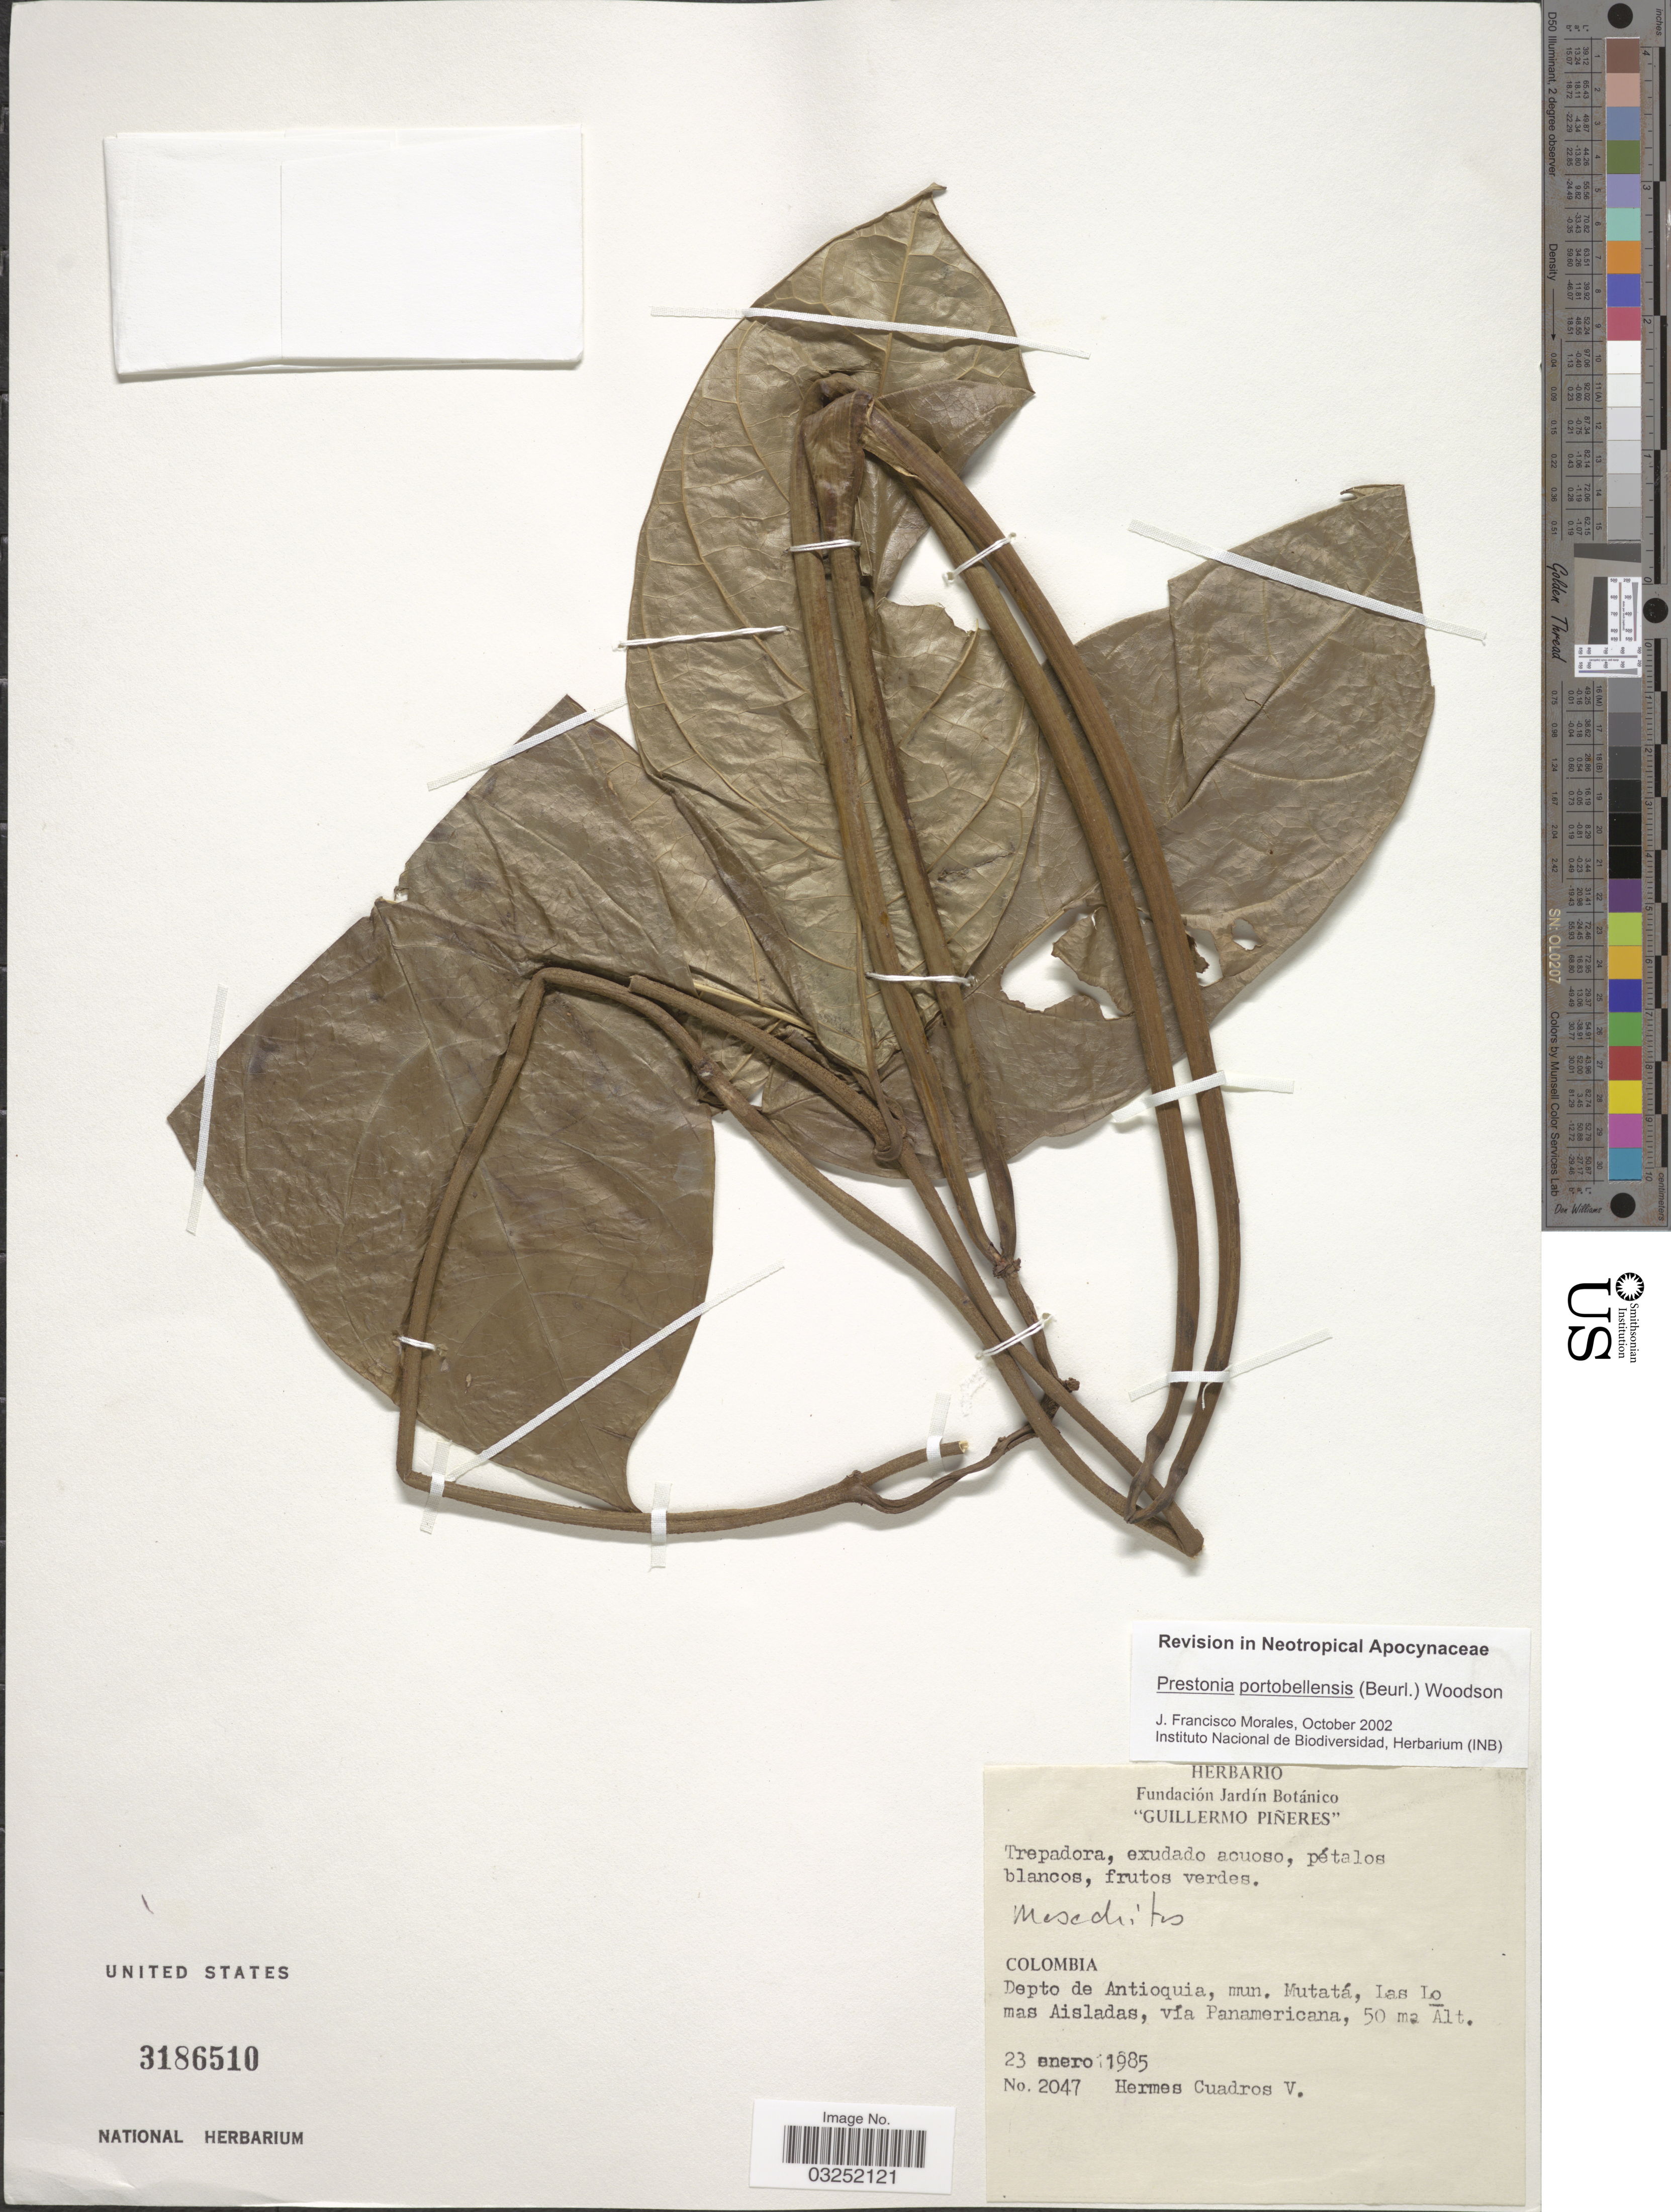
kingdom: Plantae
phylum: Tracheophyta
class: Magnoliopsida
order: Gentianales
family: Apocynaceae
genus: Prestonia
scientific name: Prestonia portobellensis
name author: (Beurl.) Woodson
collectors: H. Cuadros V.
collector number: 2047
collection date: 1985-01-23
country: Colombia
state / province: Antioquia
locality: Depto de Antioquia, mun. Mutatá, Las Lomas Aisladas, vía Panamericana.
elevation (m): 50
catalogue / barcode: US 3186510